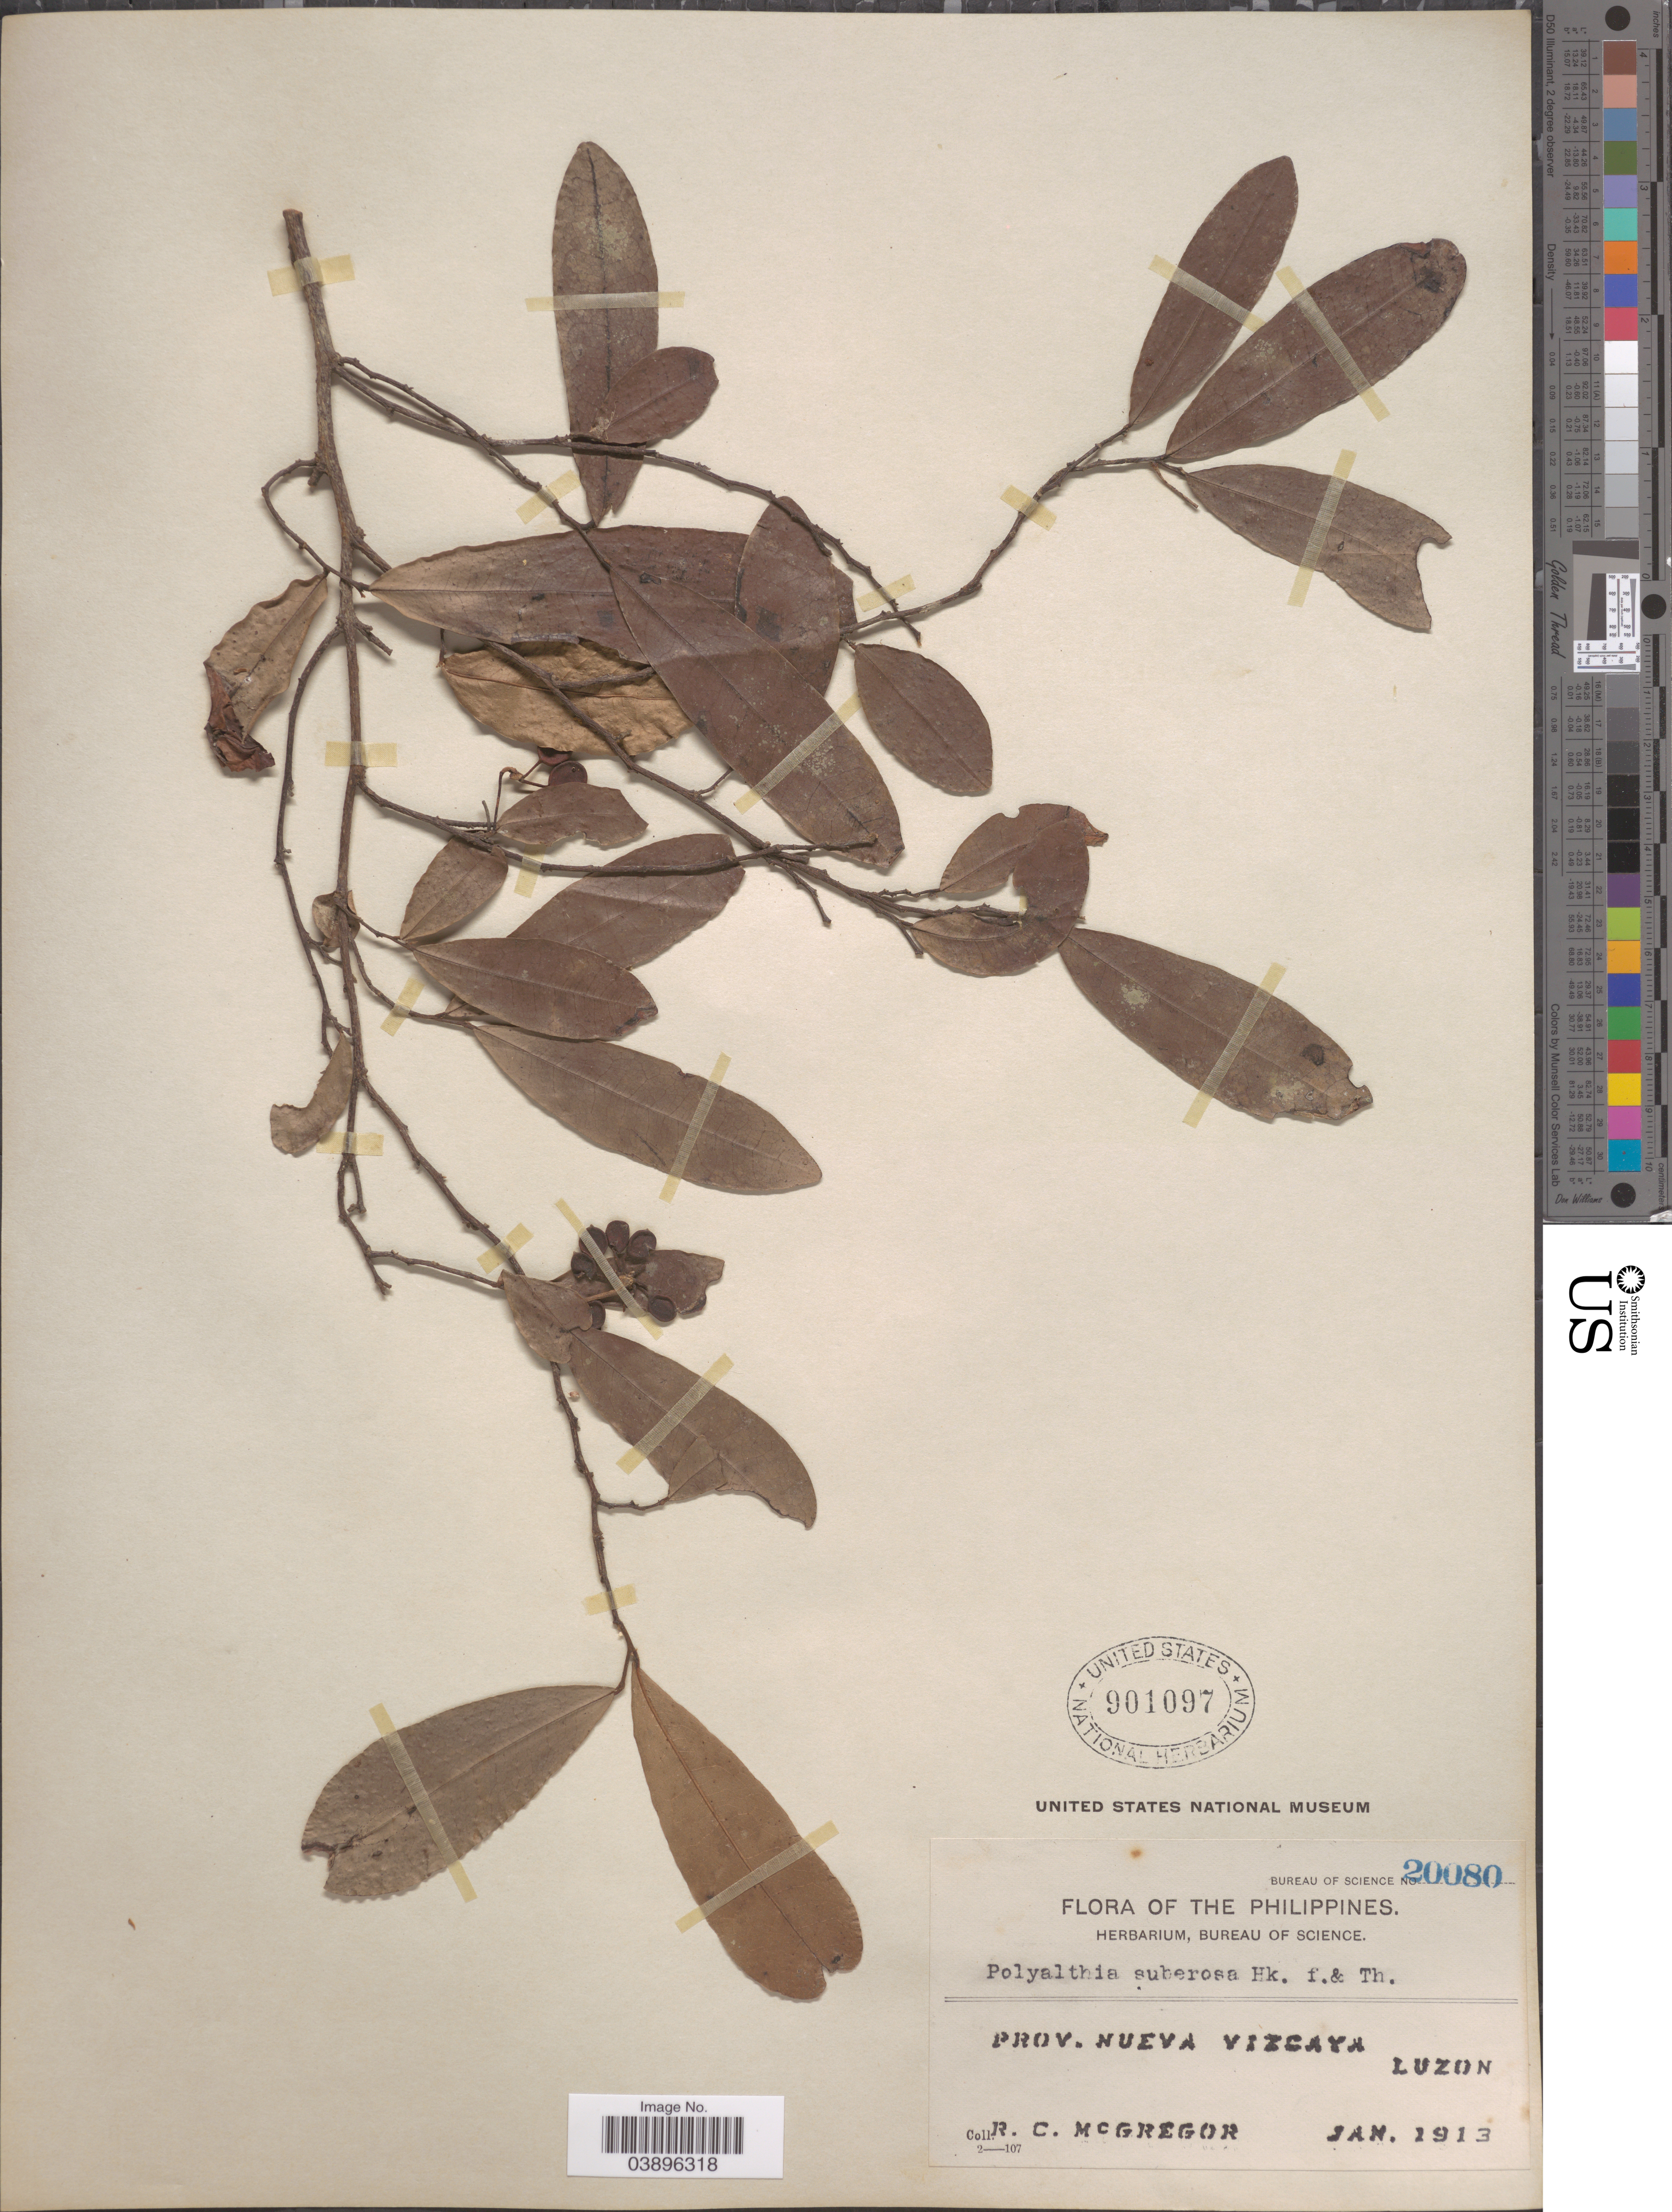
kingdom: Plantae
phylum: Tracheophyta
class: Magnoliopsida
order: Magnoliales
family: Annonaceae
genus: Polyalthia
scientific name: Polyalthia suberosa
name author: (Roxb.) Thwaites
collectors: R. C. McGregor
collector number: Bureau of Science 20080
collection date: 1913-01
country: Philippines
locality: Prov. Nueva Vizcaya, Luzon.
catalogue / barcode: US 901097